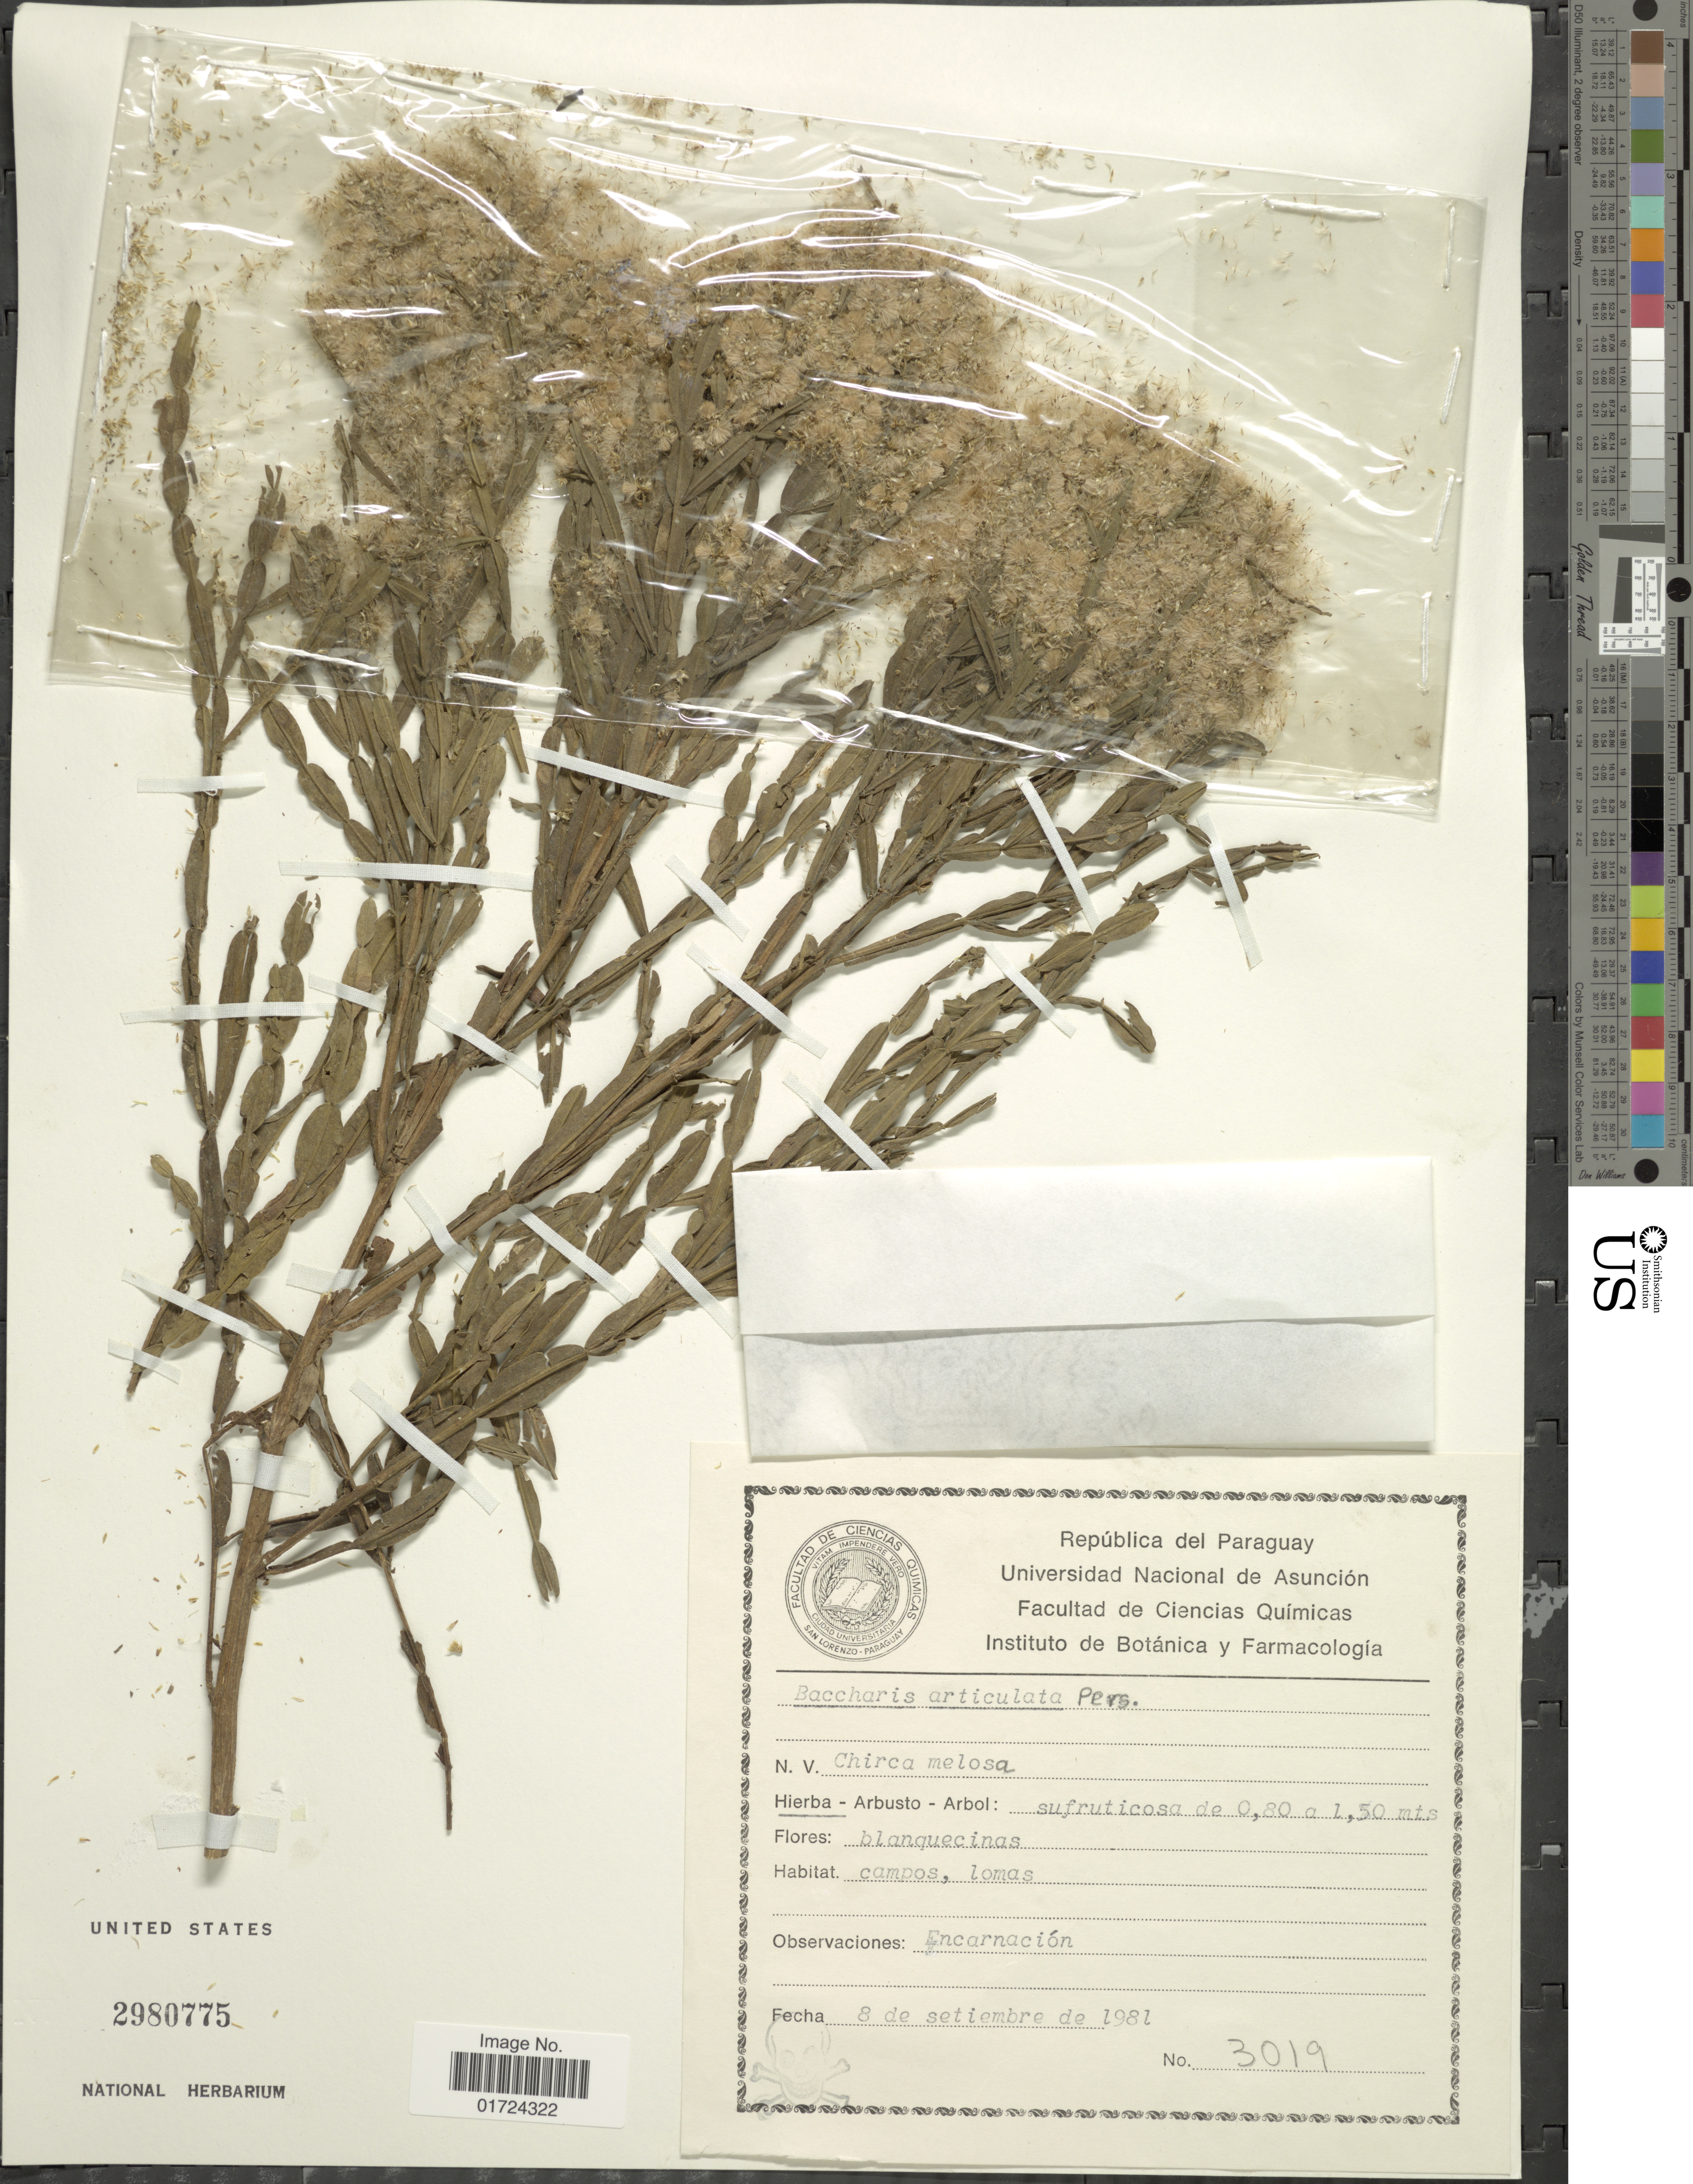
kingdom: Plantae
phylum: Tracheophyta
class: Magnoliopsida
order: Asterales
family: Asteraceae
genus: Baccharis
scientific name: Baccharis articulata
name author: (Lam.) Pers.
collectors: Universidad Nacional de Asuncion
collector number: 3019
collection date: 1981-09-08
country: Paraguay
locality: Republica del Paraguay.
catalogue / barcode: US 2980775